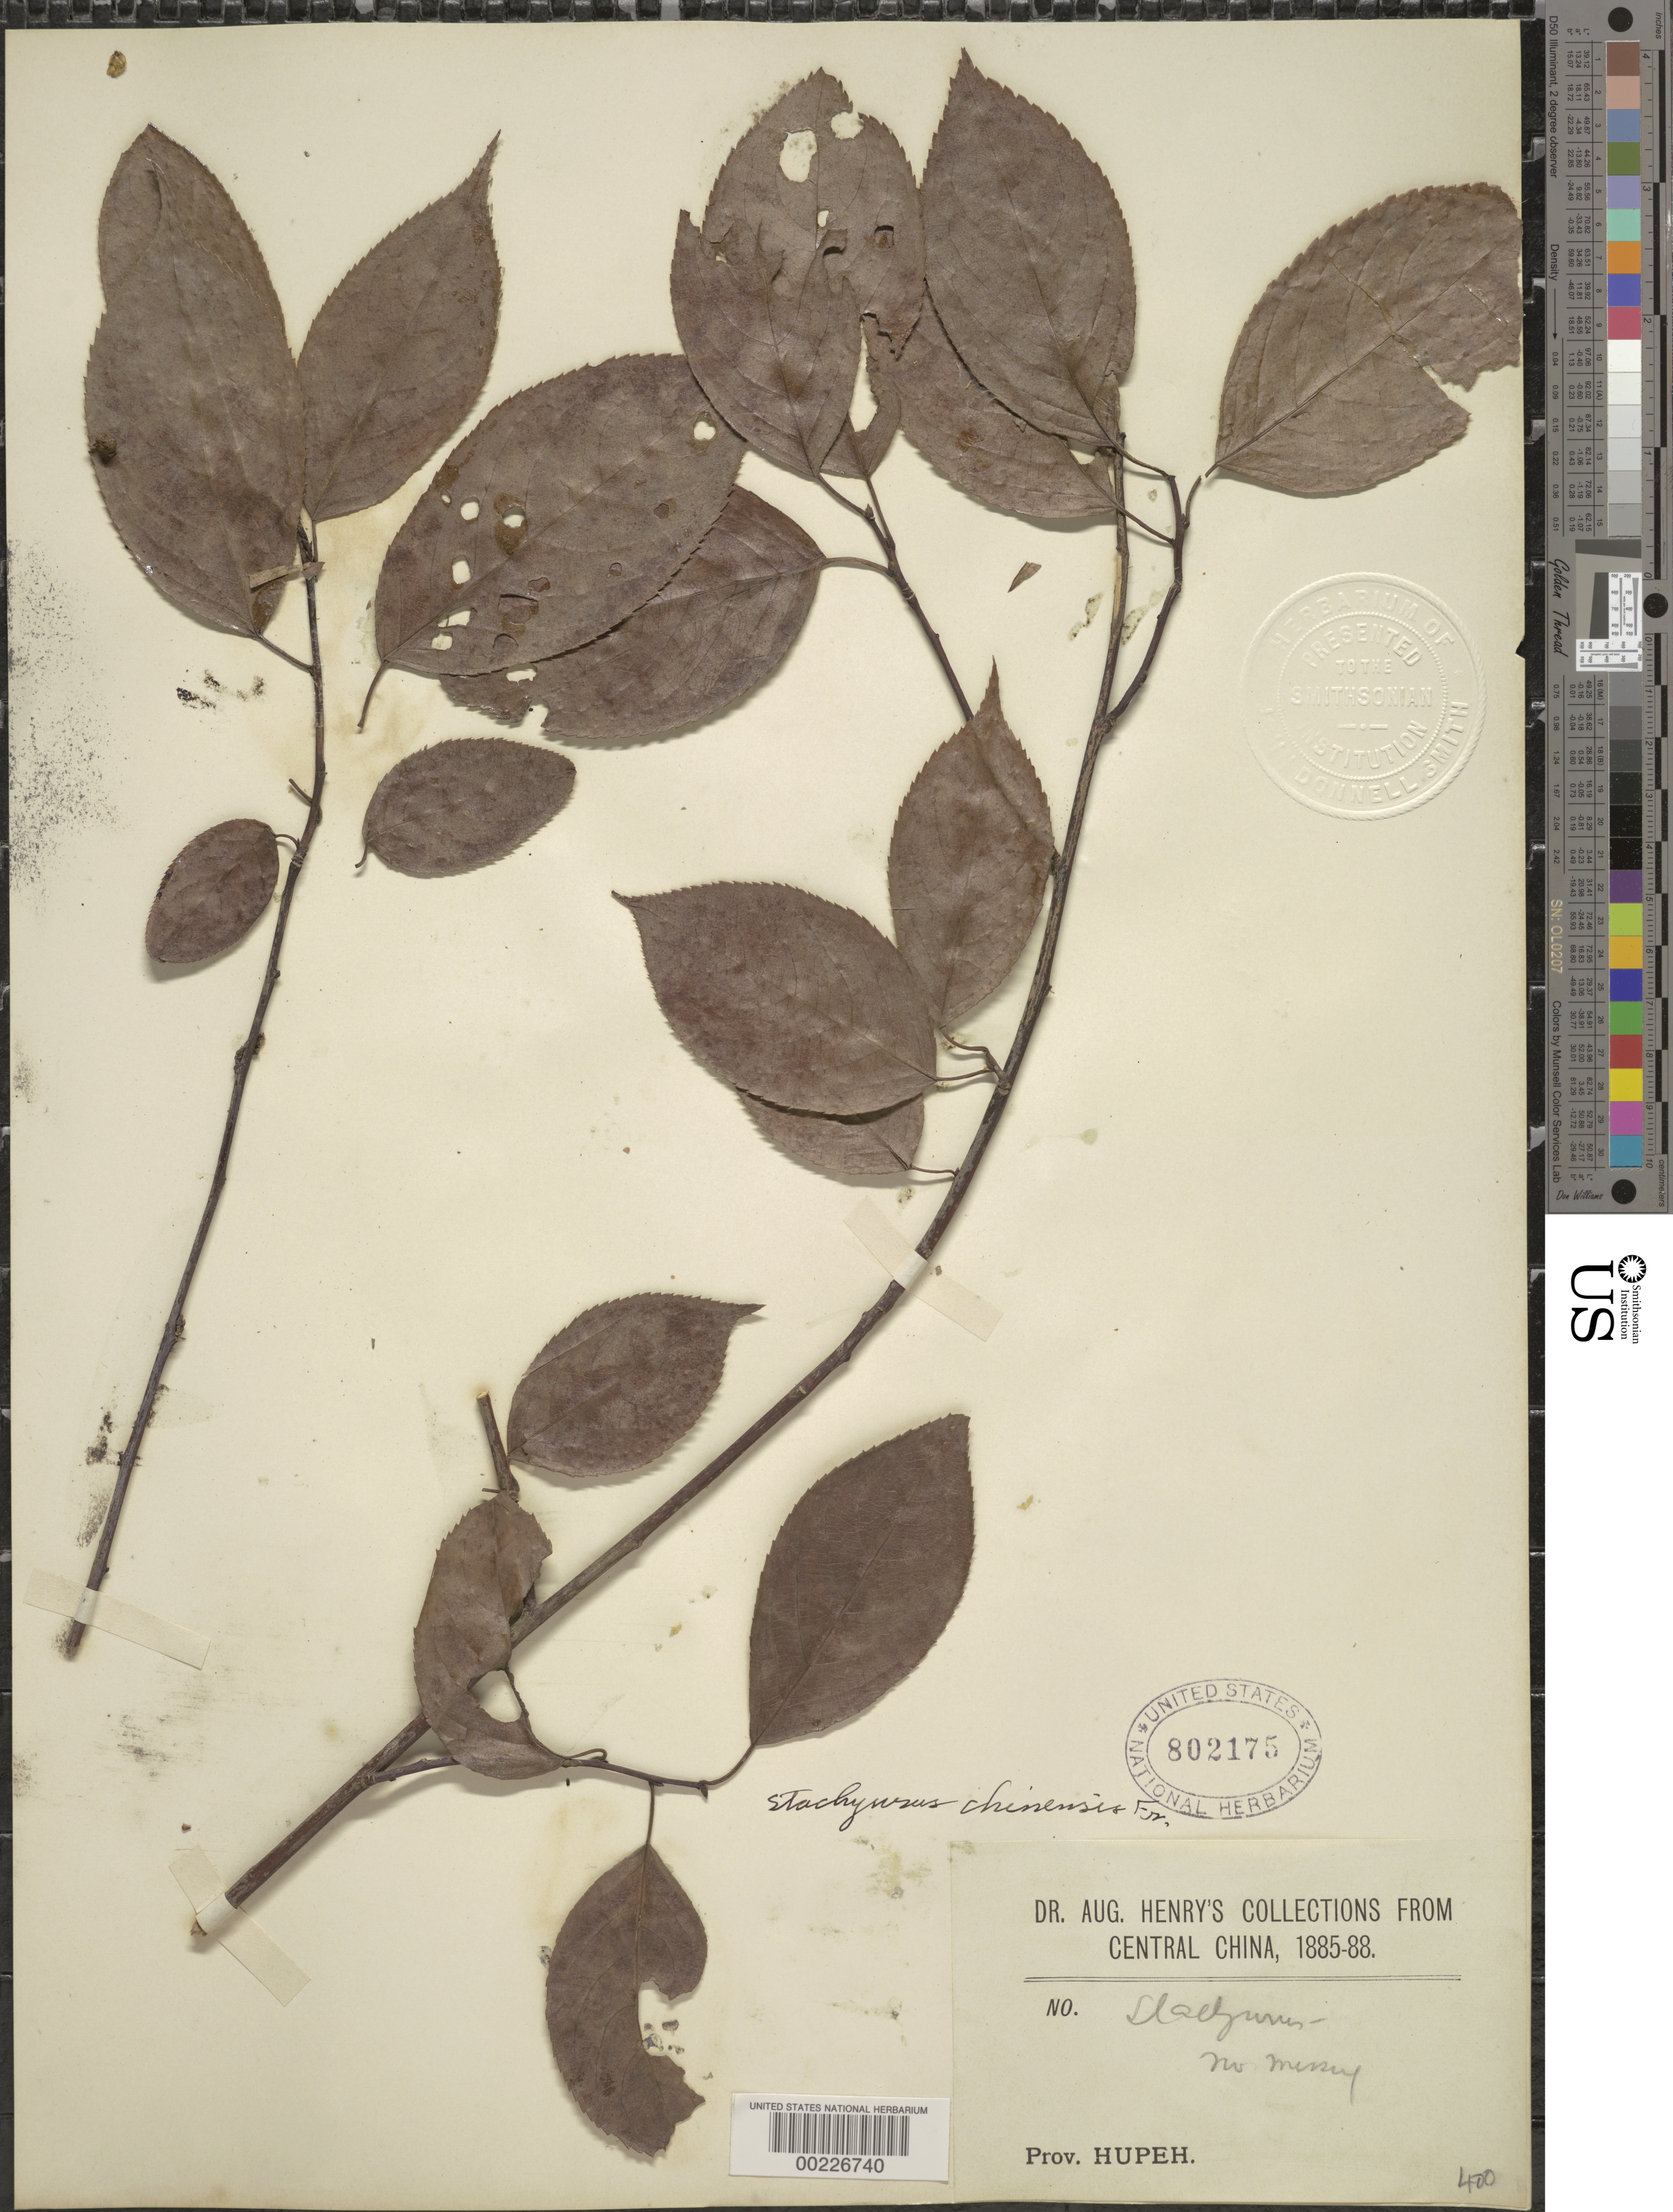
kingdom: Plantae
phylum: Tracheophyta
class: Magnoliopsida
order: Crossosomatales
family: Stachyuraceae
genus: Stachyurus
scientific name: Stachyurus chinensis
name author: Franch.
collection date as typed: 1885 to -- -- 1888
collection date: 1885/1888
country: China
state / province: Hubei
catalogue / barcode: US 802175